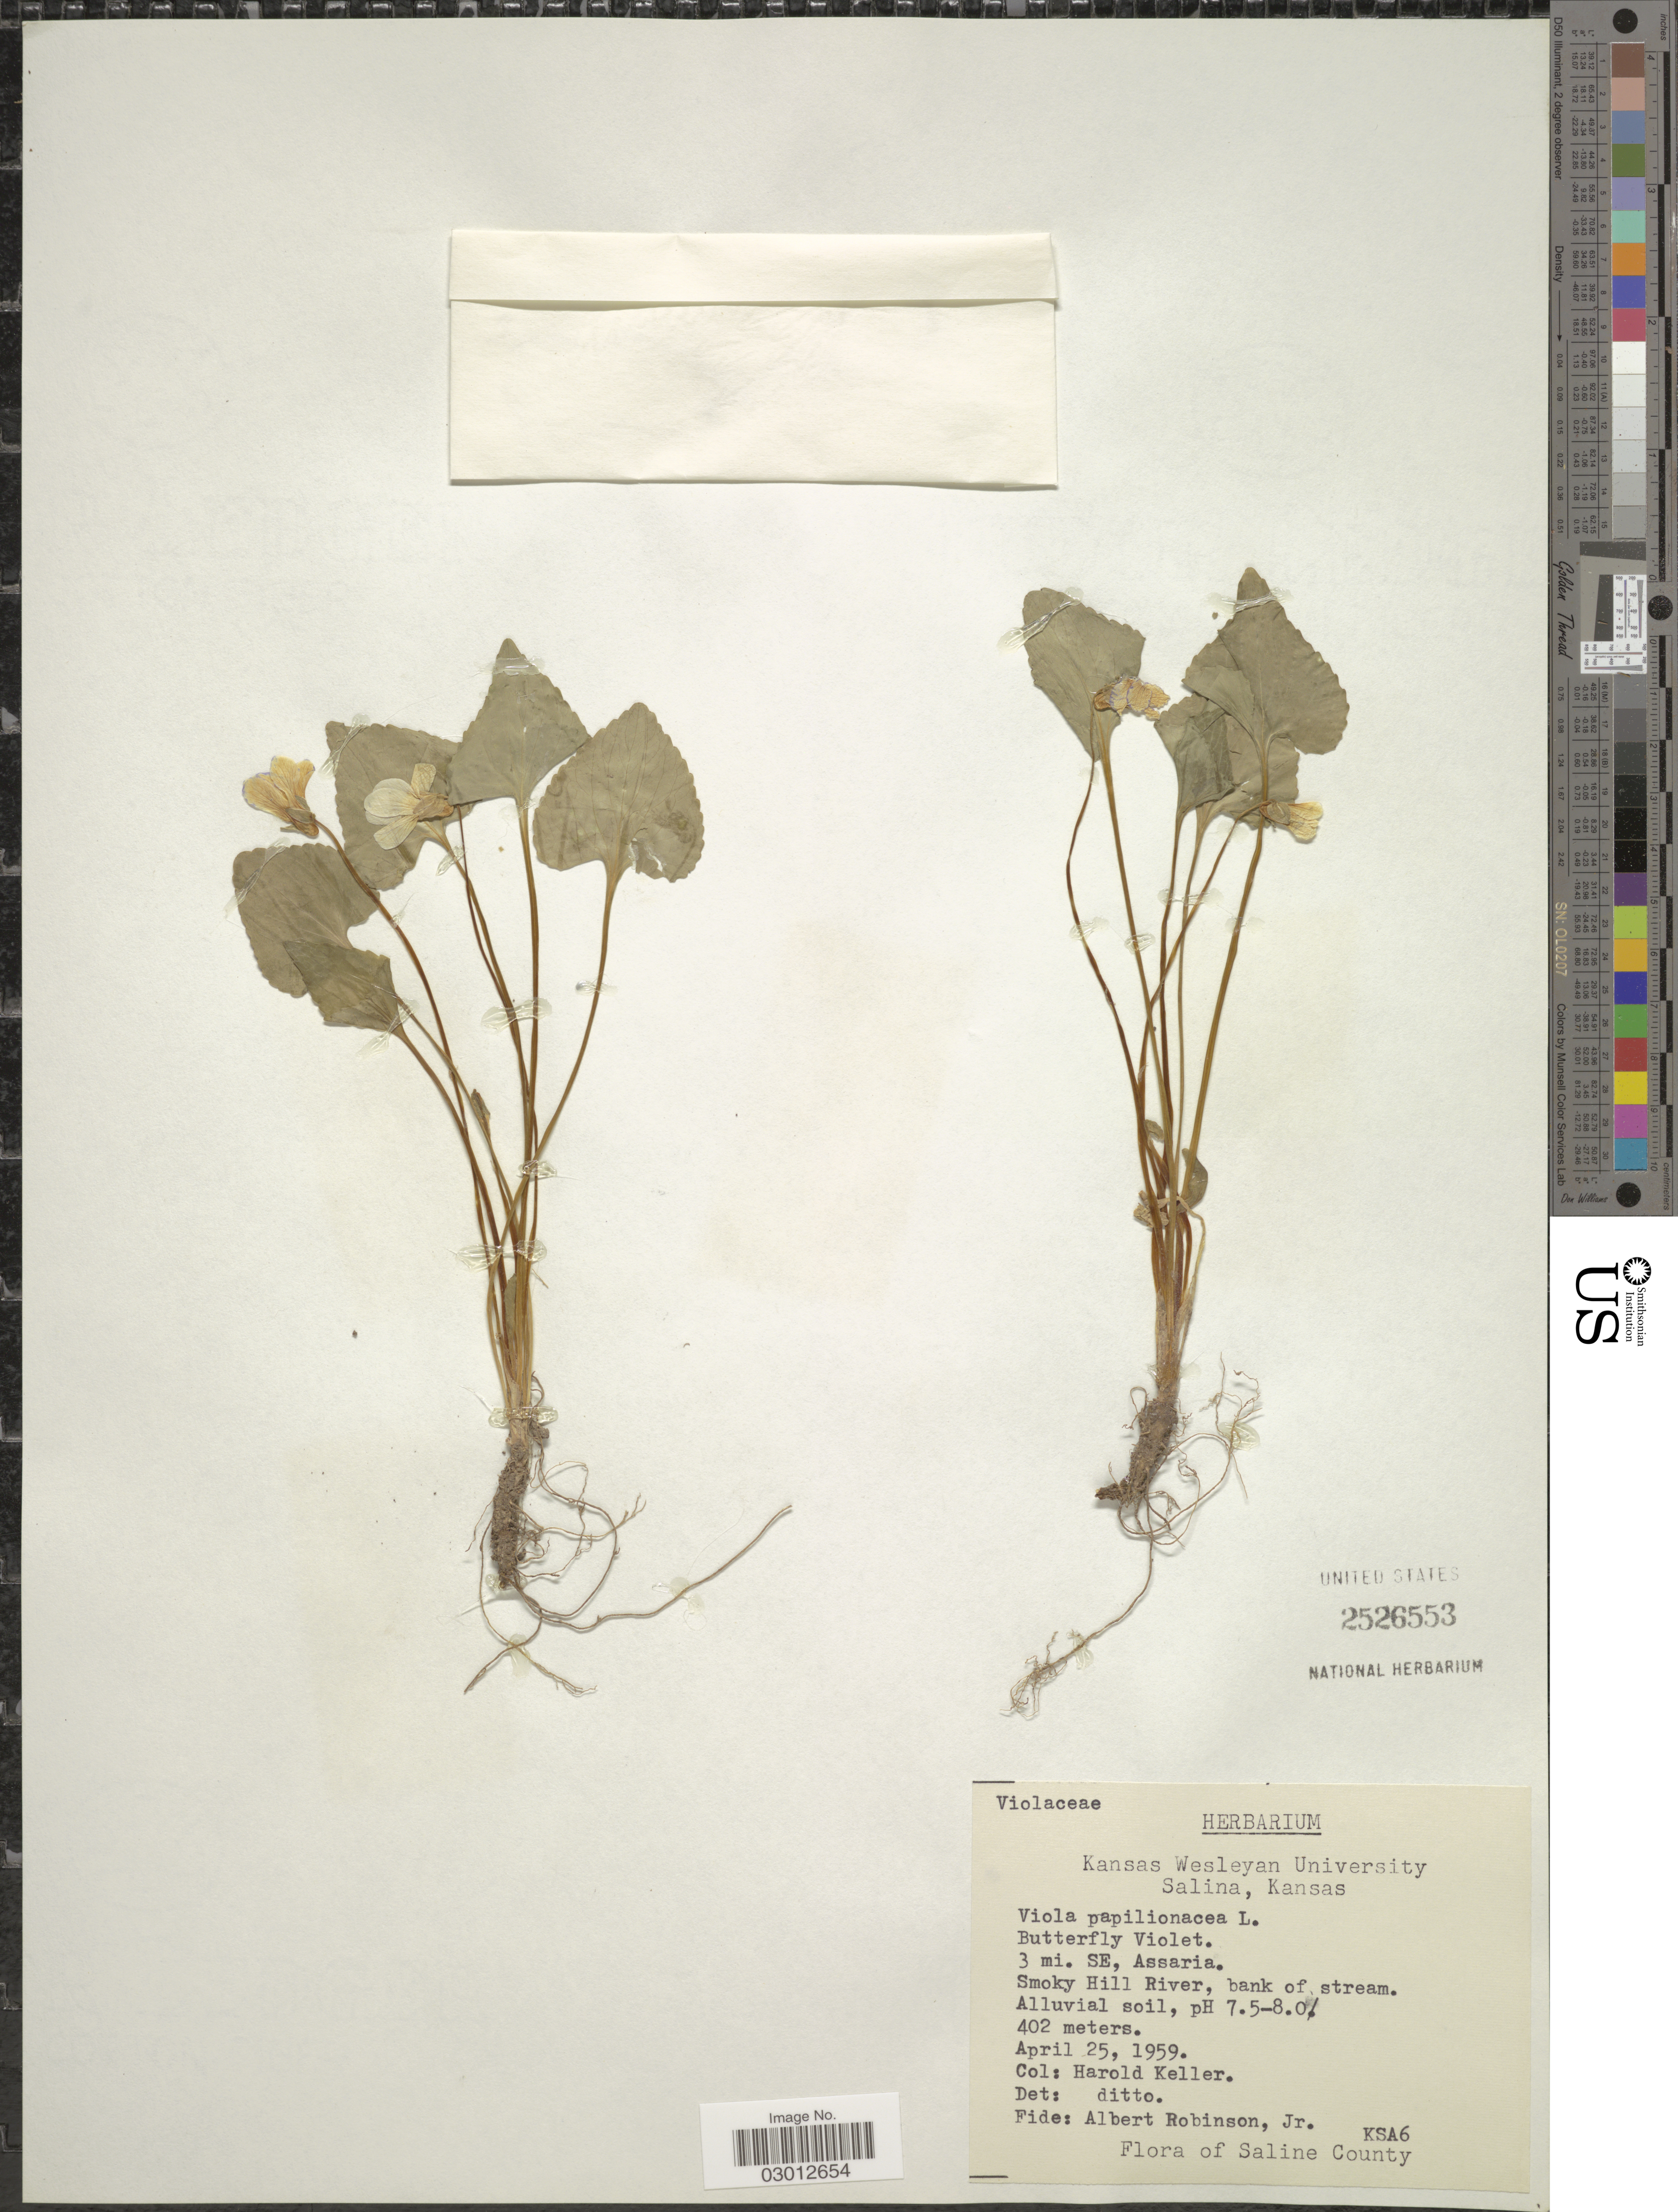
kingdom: Plantae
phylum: Tracheophyta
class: Magnoliopsida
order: Malpighiales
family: Violaceae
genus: Viola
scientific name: Viola papilionacea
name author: Pursh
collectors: H. Keller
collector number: KSA6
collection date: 1959-04-25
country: United States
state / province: Kansas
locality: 3 mi. SE, Assaria. Smoky Hill River, bank of stream. Saline County.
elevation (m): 402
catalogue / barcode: US 2526553